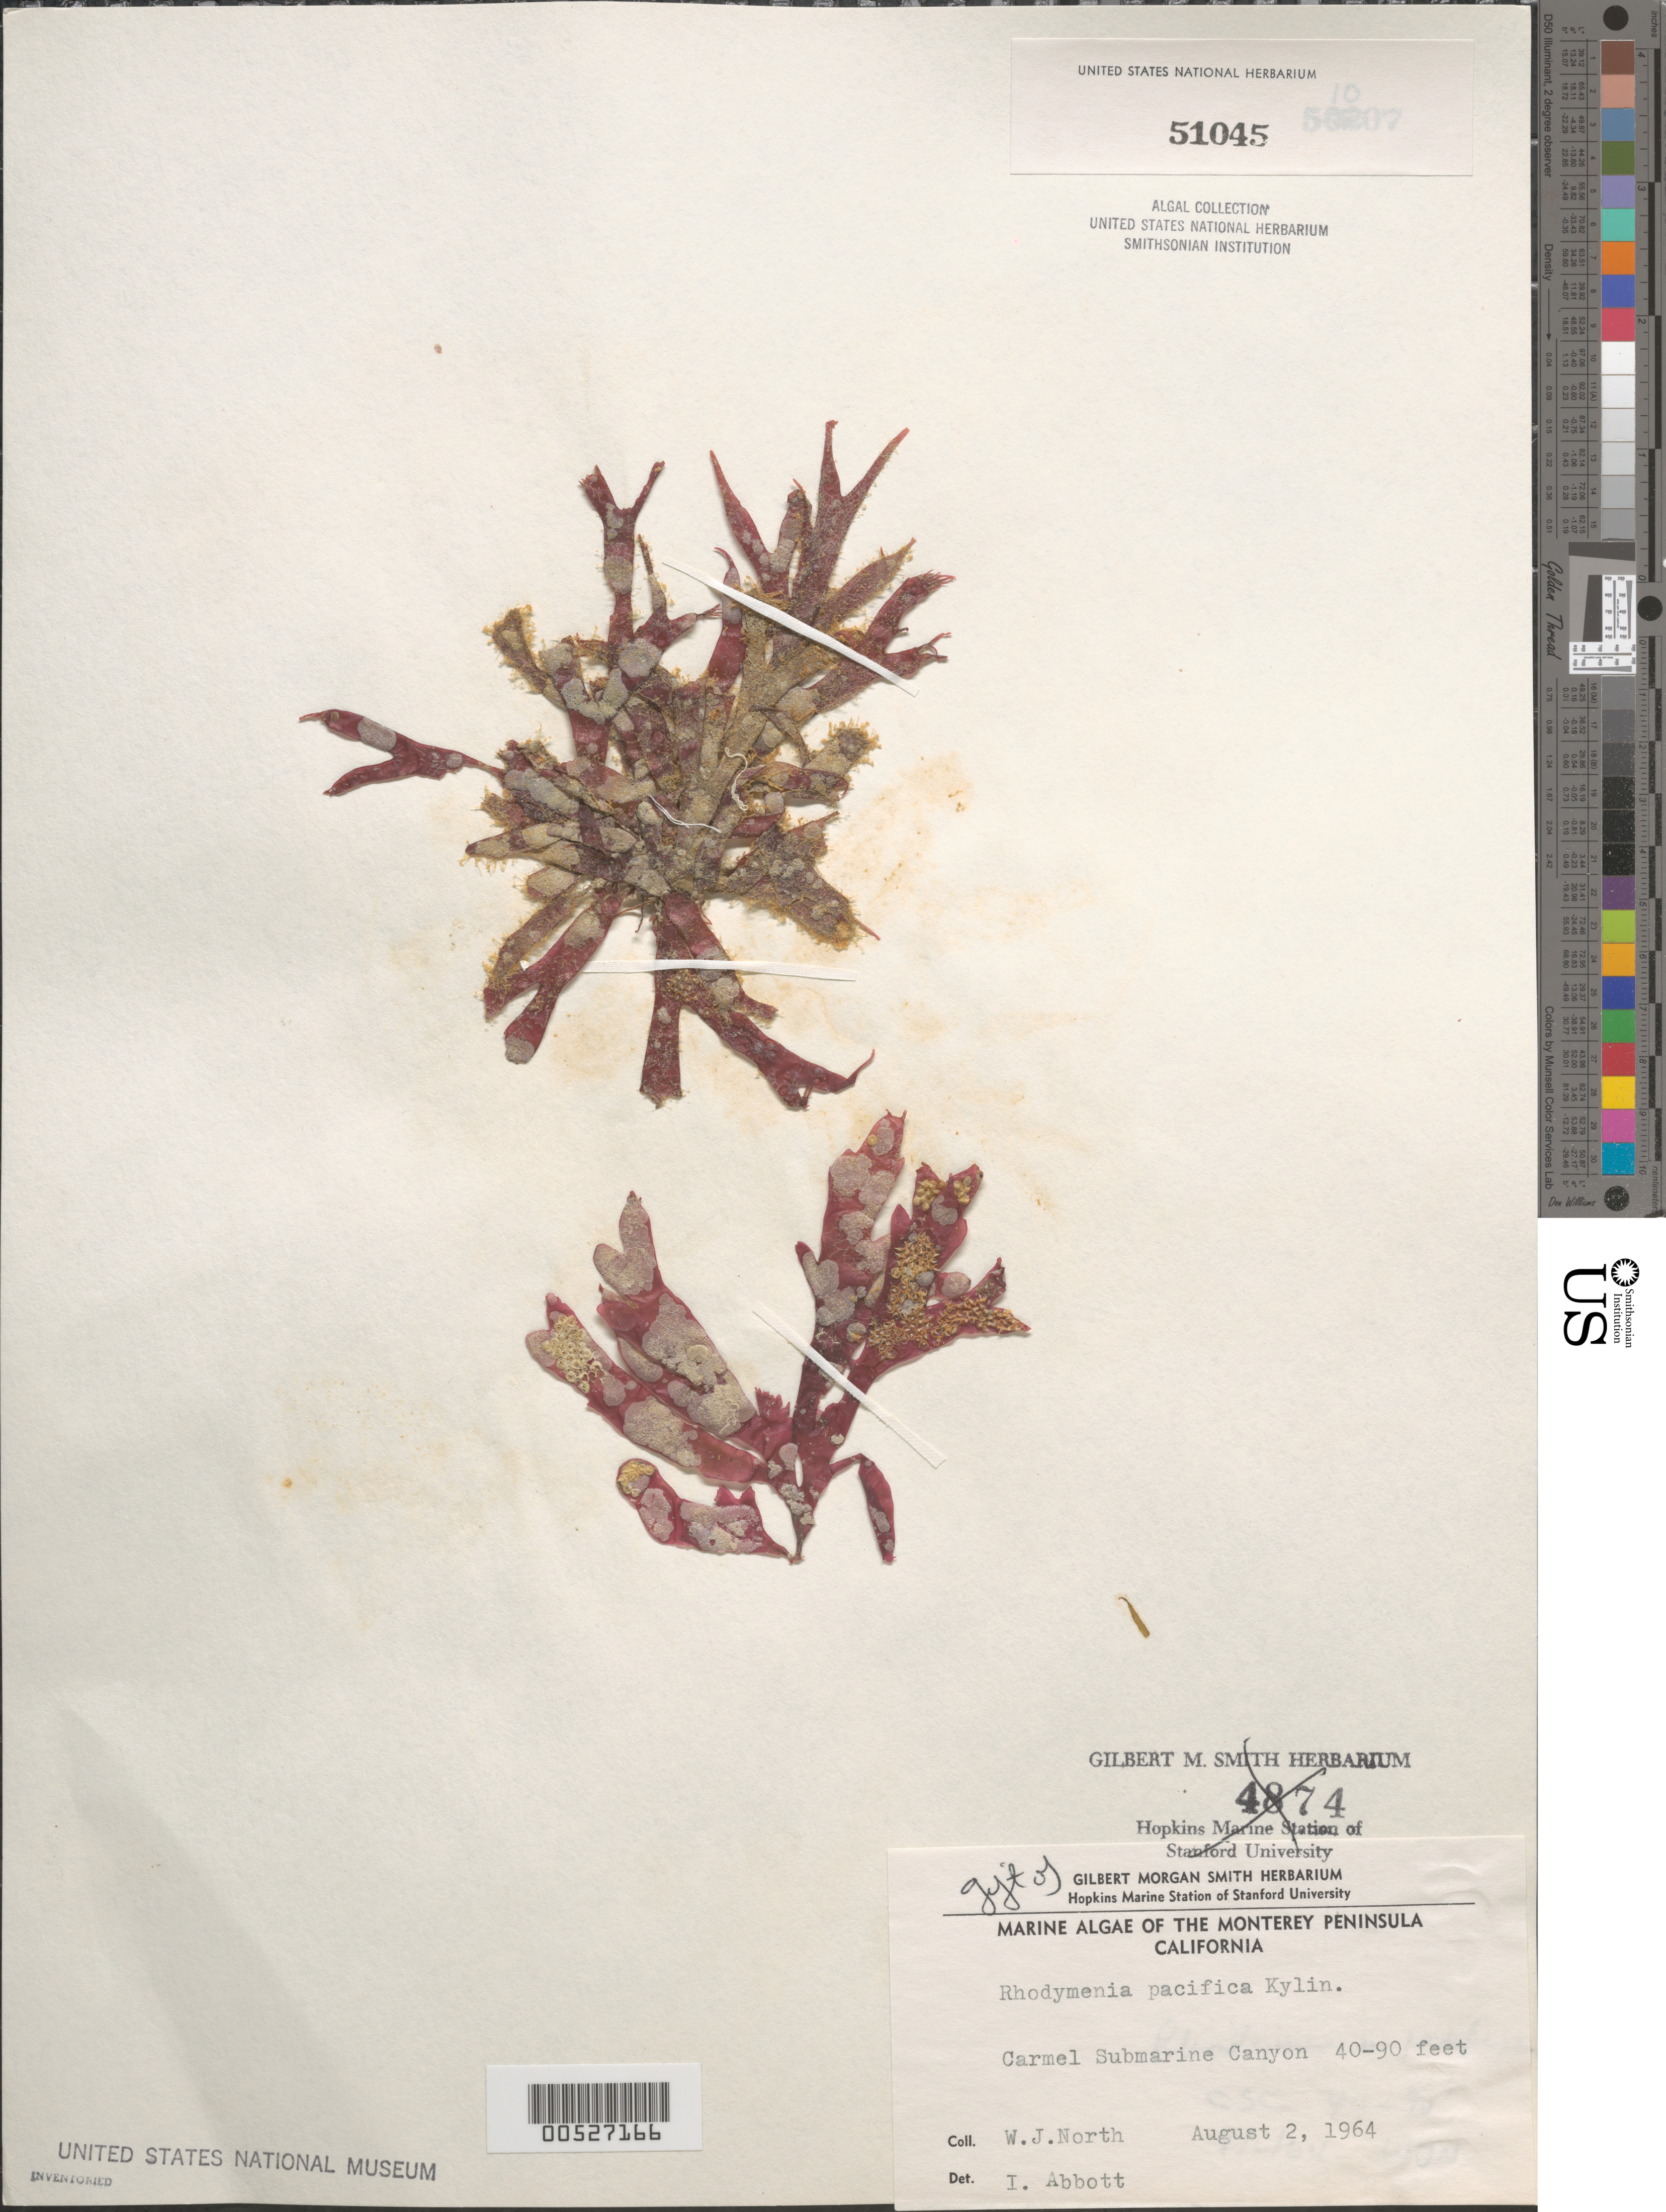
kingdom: Plantae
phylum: Rhodophyta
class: Florideophyceae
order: Rhodymeniales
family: Rhodymeniaceae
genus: Rhodymenia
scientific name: Rhodymenia pacifica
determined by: Abbott, Isabella A.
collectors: W. North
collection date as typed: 02 Aug 1964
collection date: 1964-08-02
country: United States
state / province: California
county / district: Monterey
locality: Carmel Submarine Canyon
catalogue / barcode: US 51045